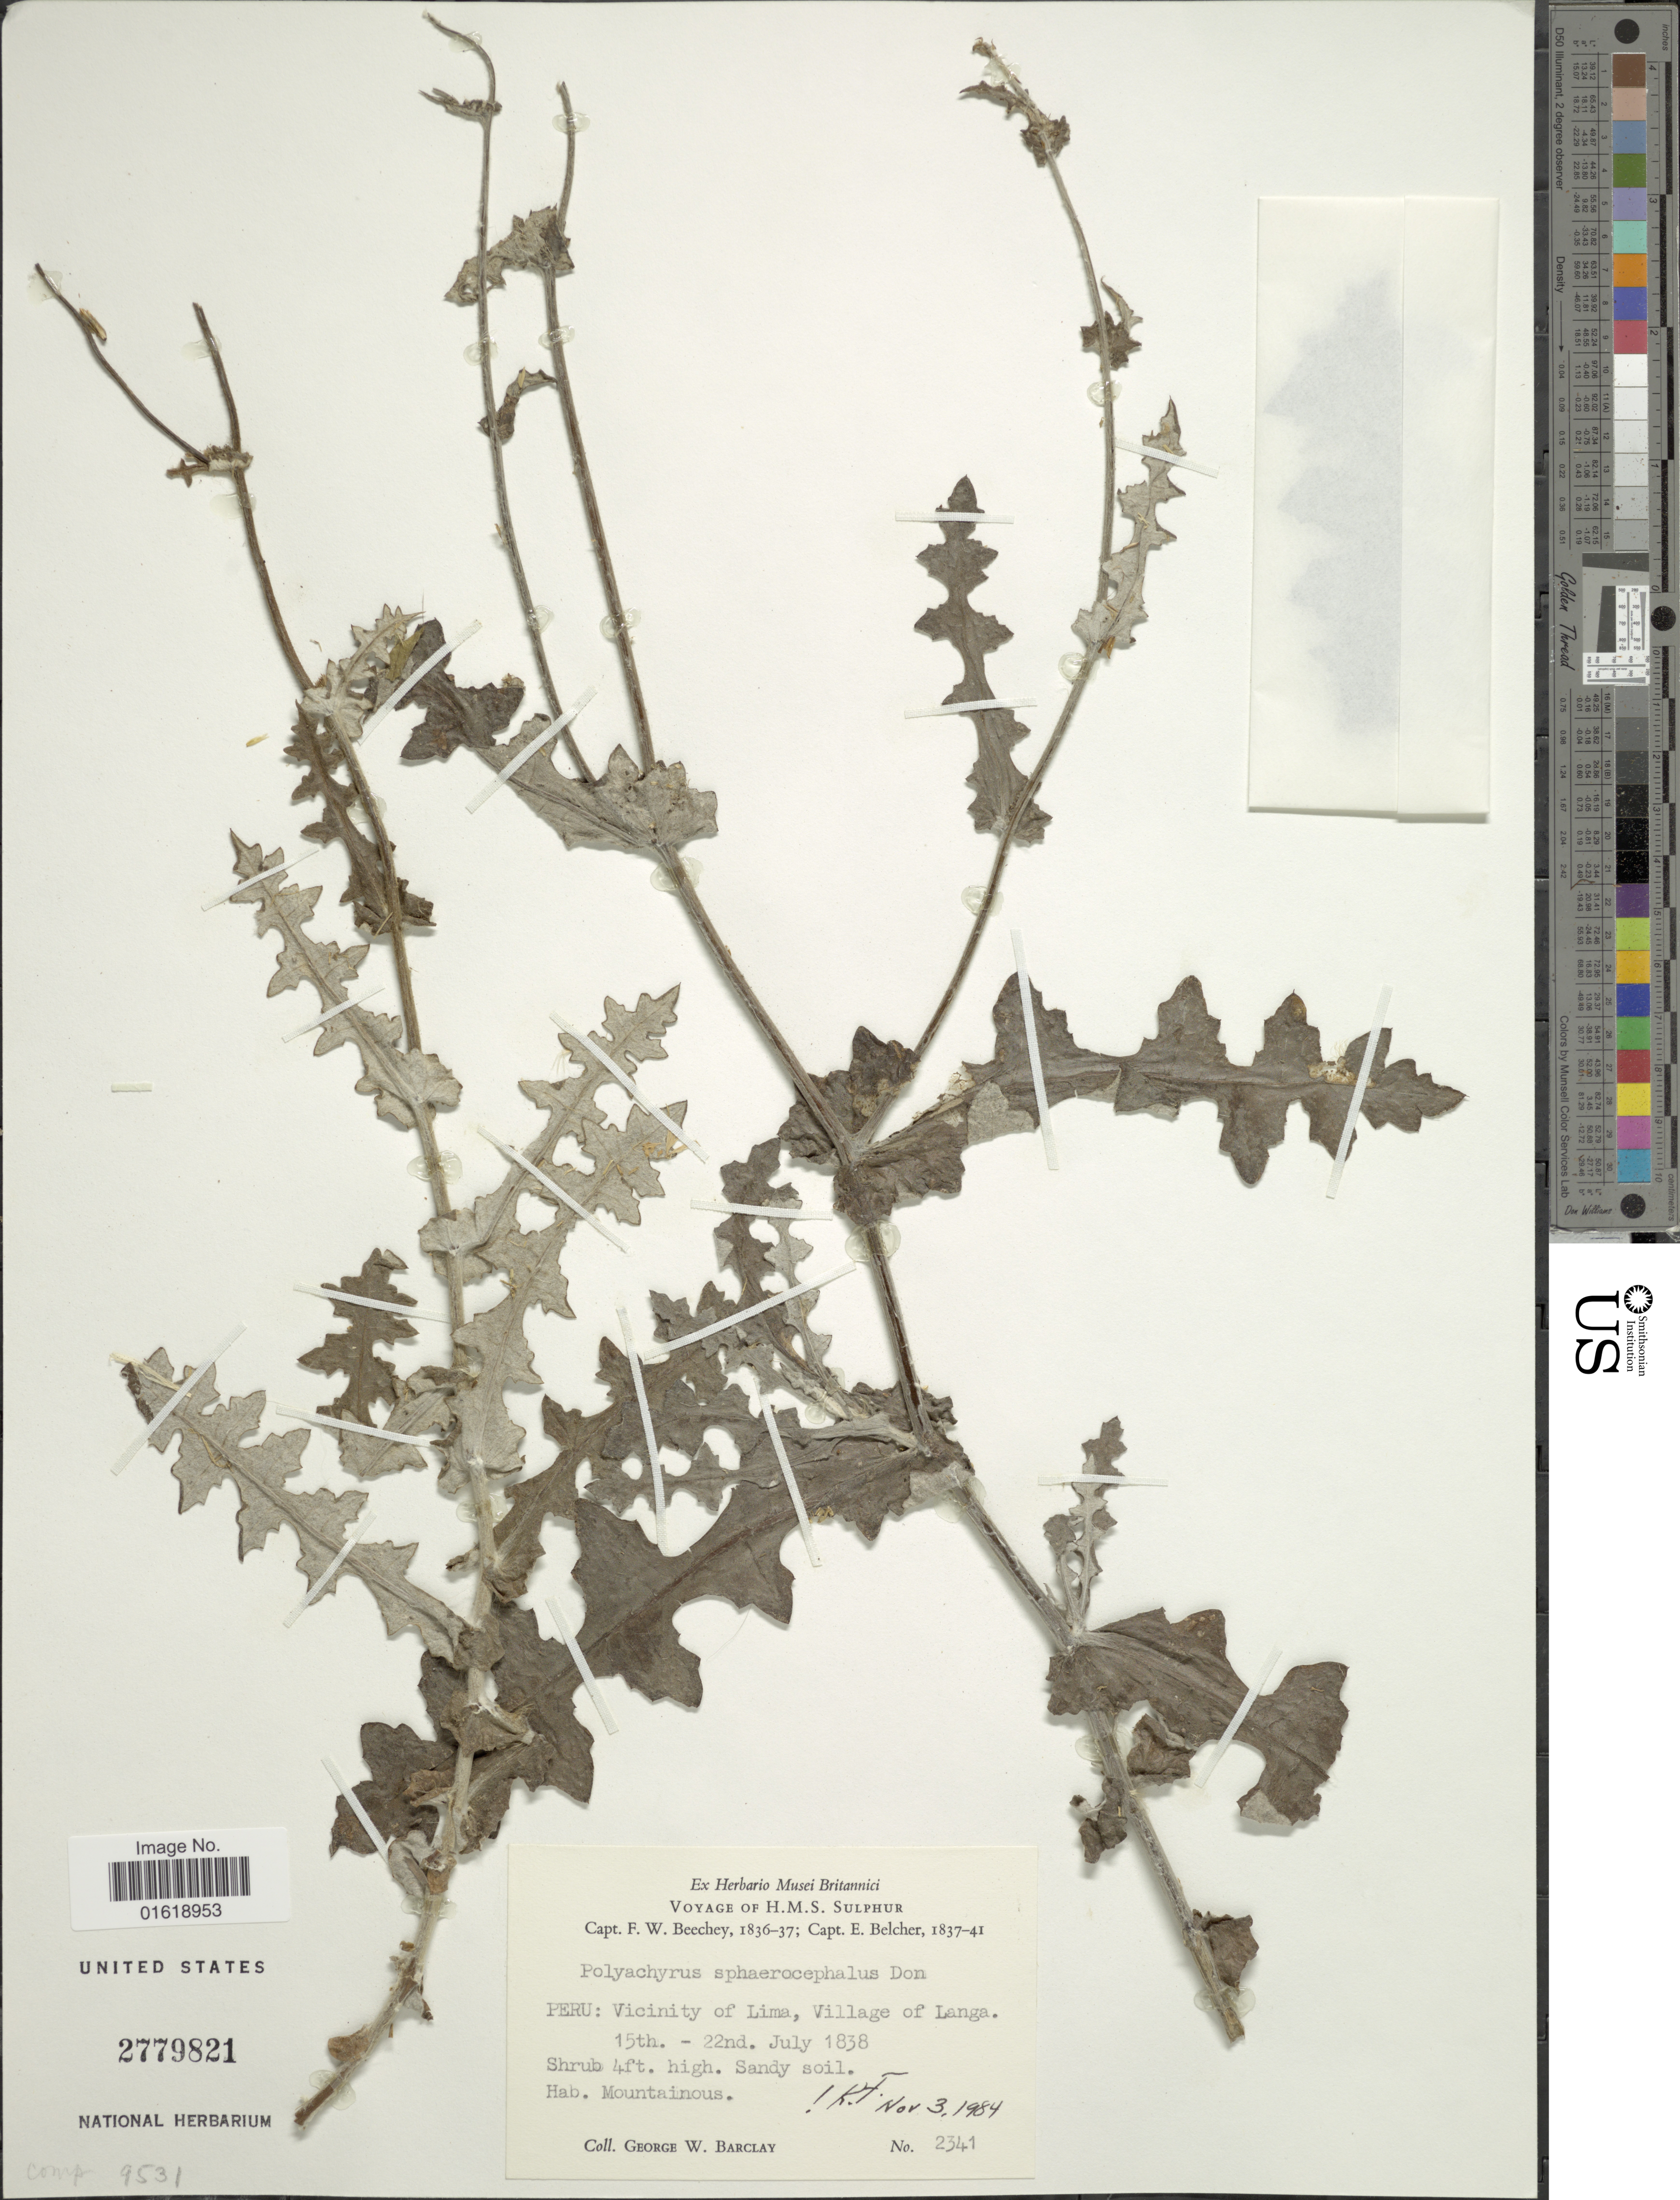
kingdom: Plantae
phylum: Tracheophyta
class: Magnoliopsida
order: Asterales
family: Asteraceae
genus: Polyachyrus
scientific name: Polyachyrus sphaerocephalus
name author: D. Don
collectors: G. W. Barclay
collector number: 2341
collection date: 1838-07-15/1838-07-22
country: Peru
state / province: Lima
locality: Pery: Vicinity of Lima, Village of Langa.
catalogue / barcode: US 2779821